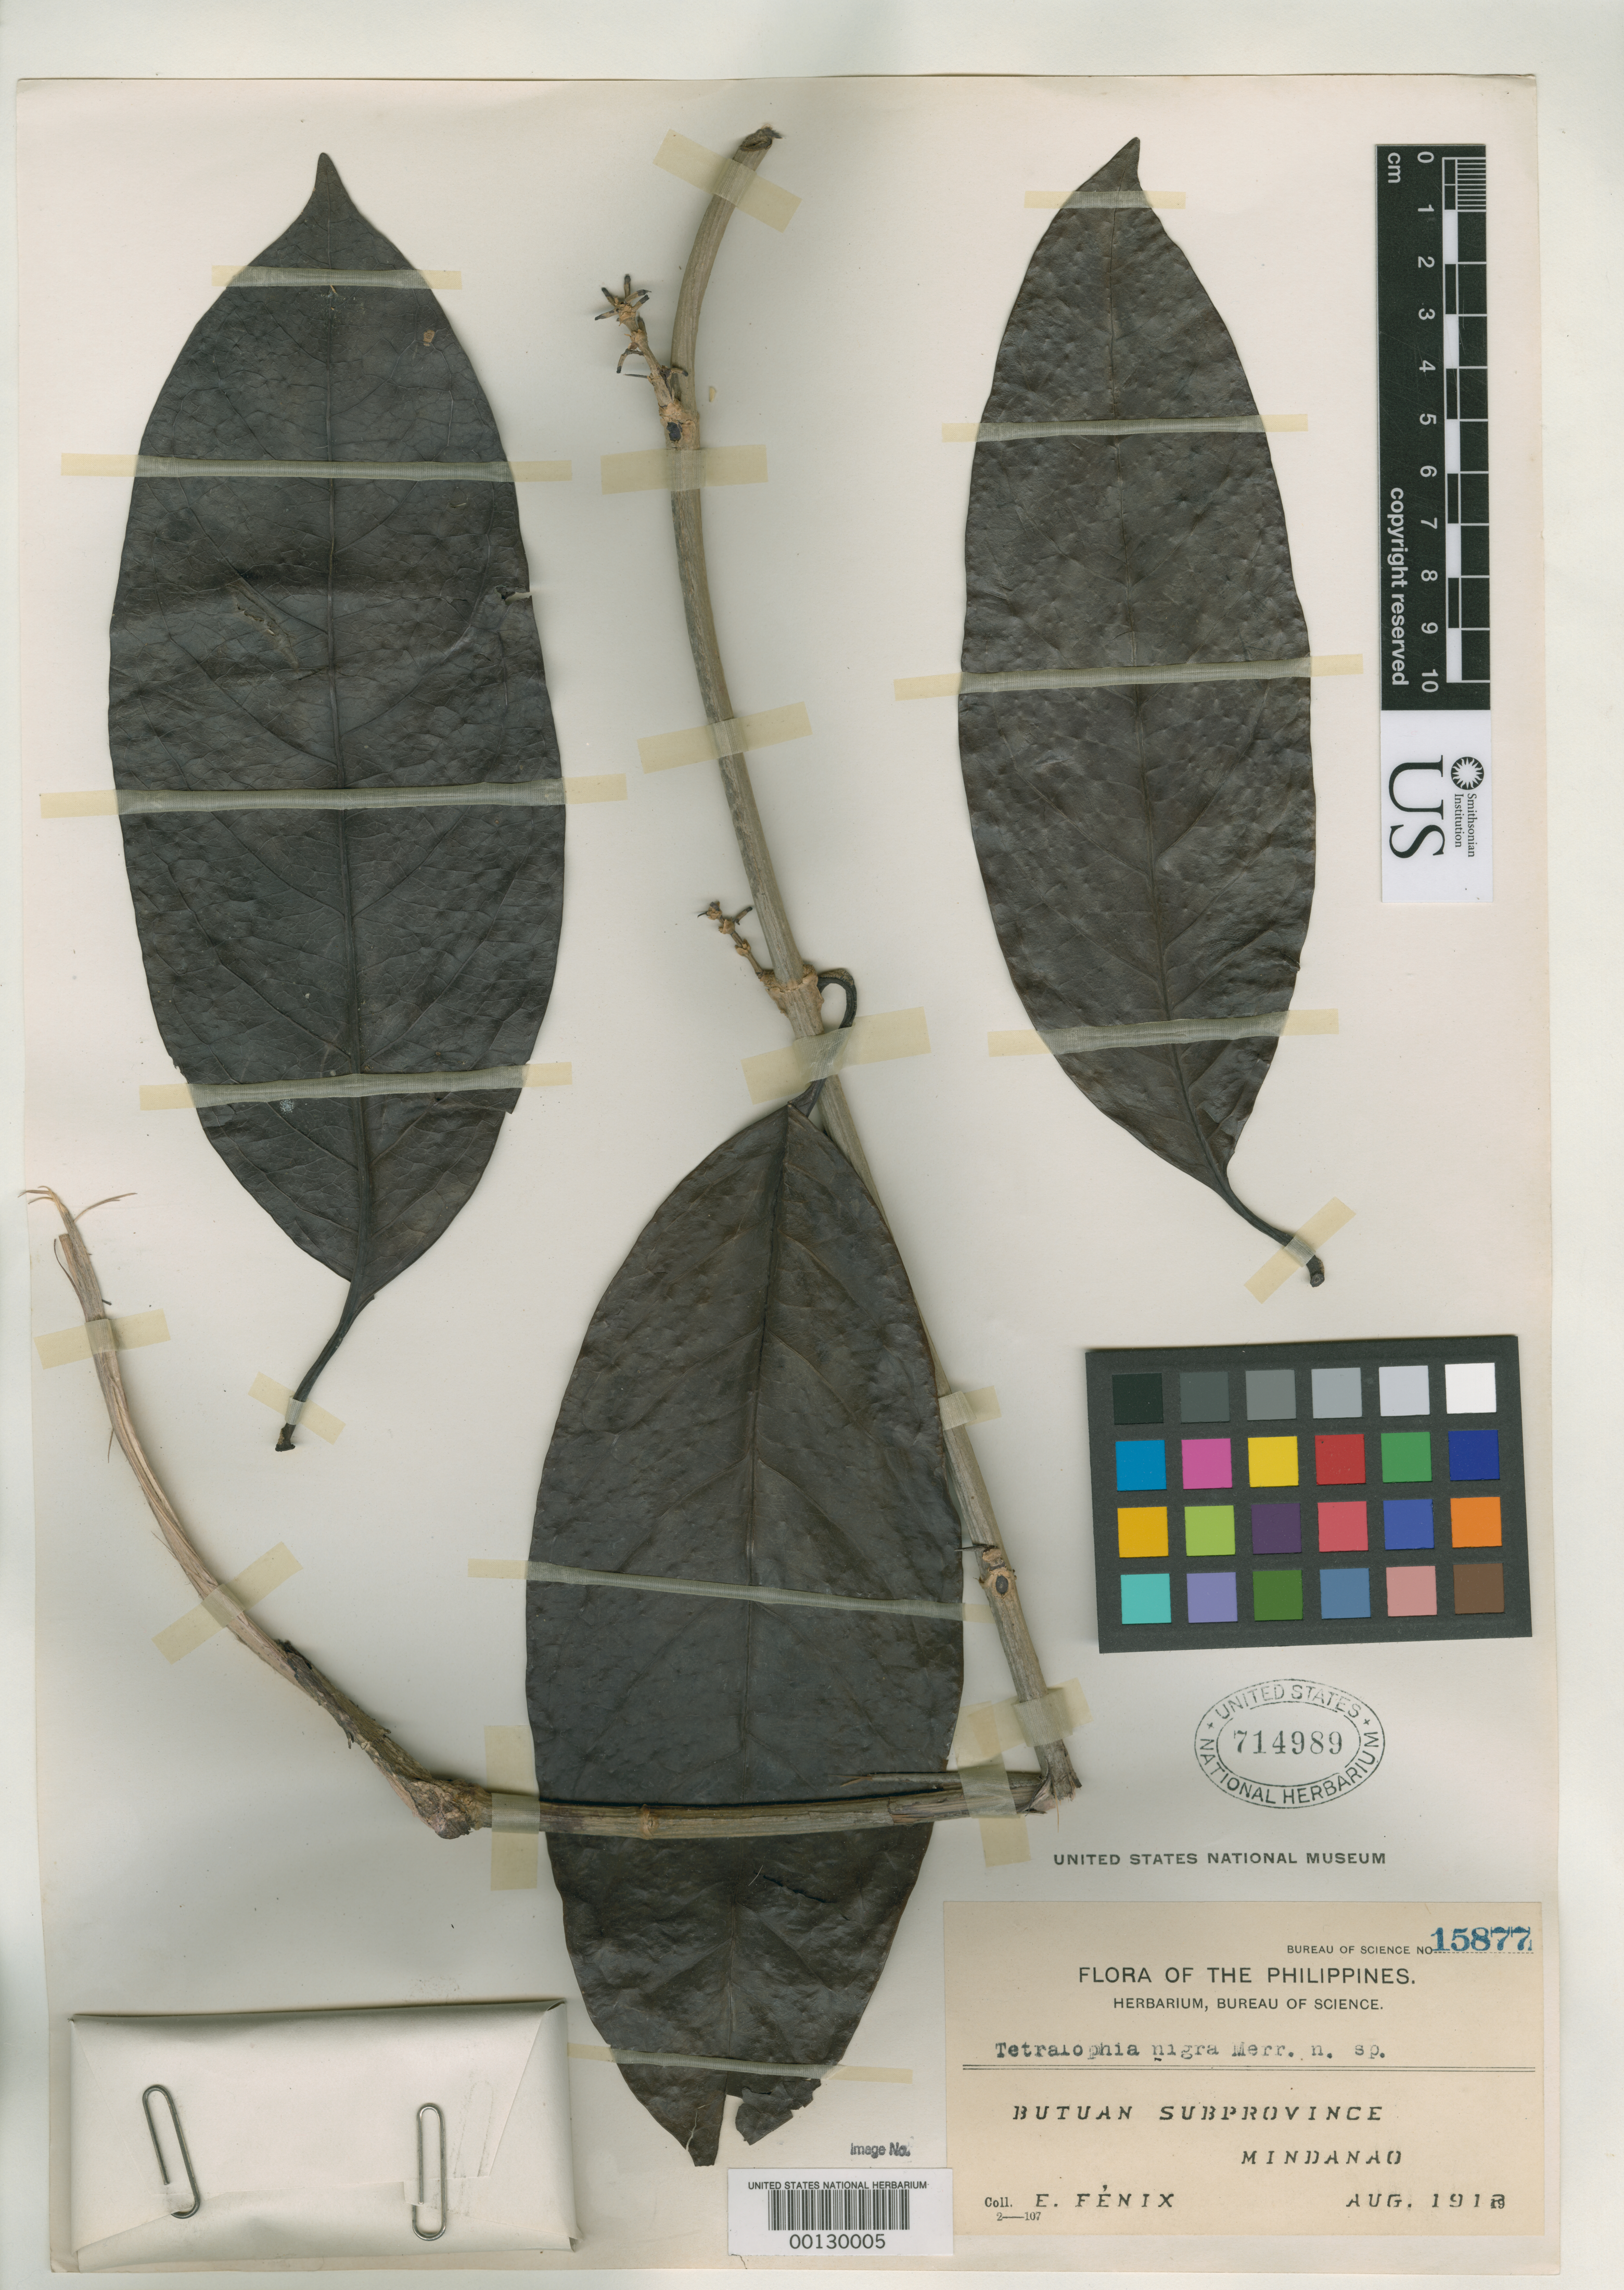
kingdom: Plantae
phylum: Tracheophyta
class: Magnoliopsida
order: Gentianales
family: Rubiaceae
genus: Tetralopha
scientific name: Tetralopha nigra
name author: Merr.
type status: Isotype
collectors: E. Fénix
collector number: Bur. Sci. 15877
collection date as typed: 30 Aug 1912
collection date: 1912-08-30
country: Philippines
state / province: Caraga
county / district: Agusan del Norte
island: Mindanao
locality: Near Butuan.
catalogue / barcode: US 714989